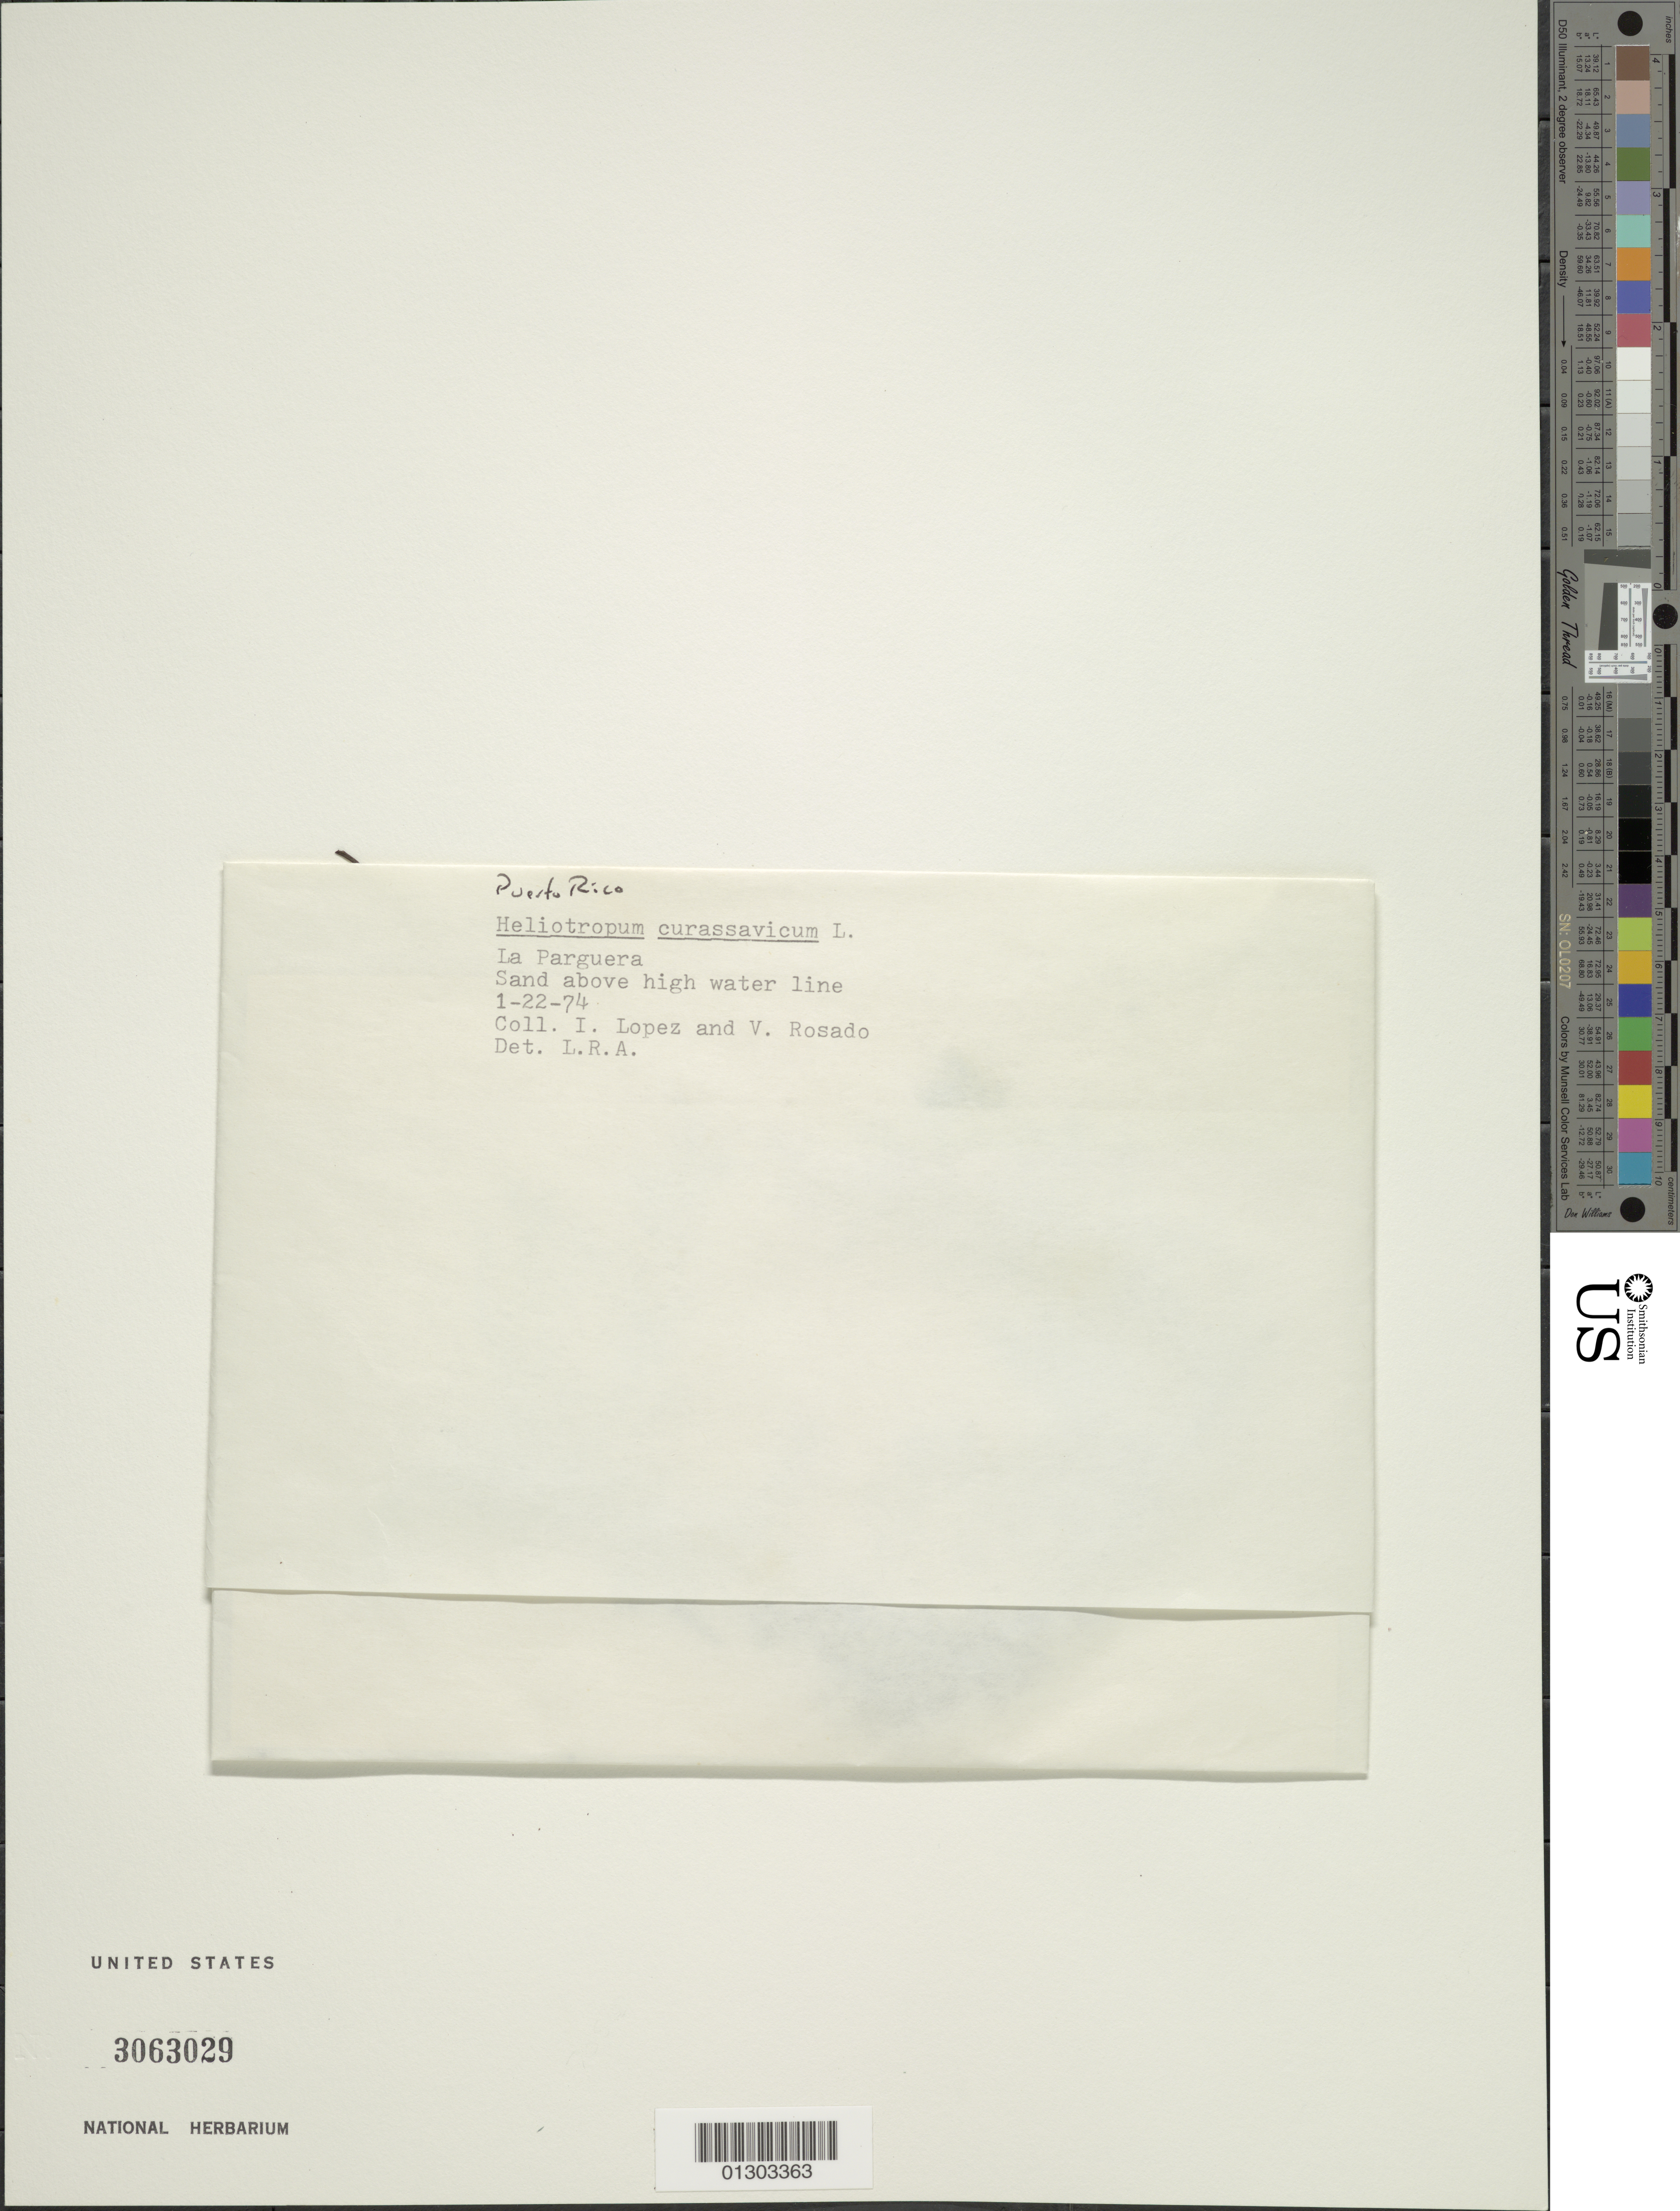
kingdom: Plantae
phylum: Tracheophyta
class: Magnoliopsida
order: Boraginales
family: Heliotropiaceae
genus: Heliotropium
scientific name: Heliotropium curassavicum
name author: L.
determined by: Almodovar, L. R.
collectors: I. Lopez & V. Rosado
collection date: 1974-01-22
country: Puerto Rico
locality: La Paragua.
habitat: Sand above high water line.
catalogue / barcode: US 3063029